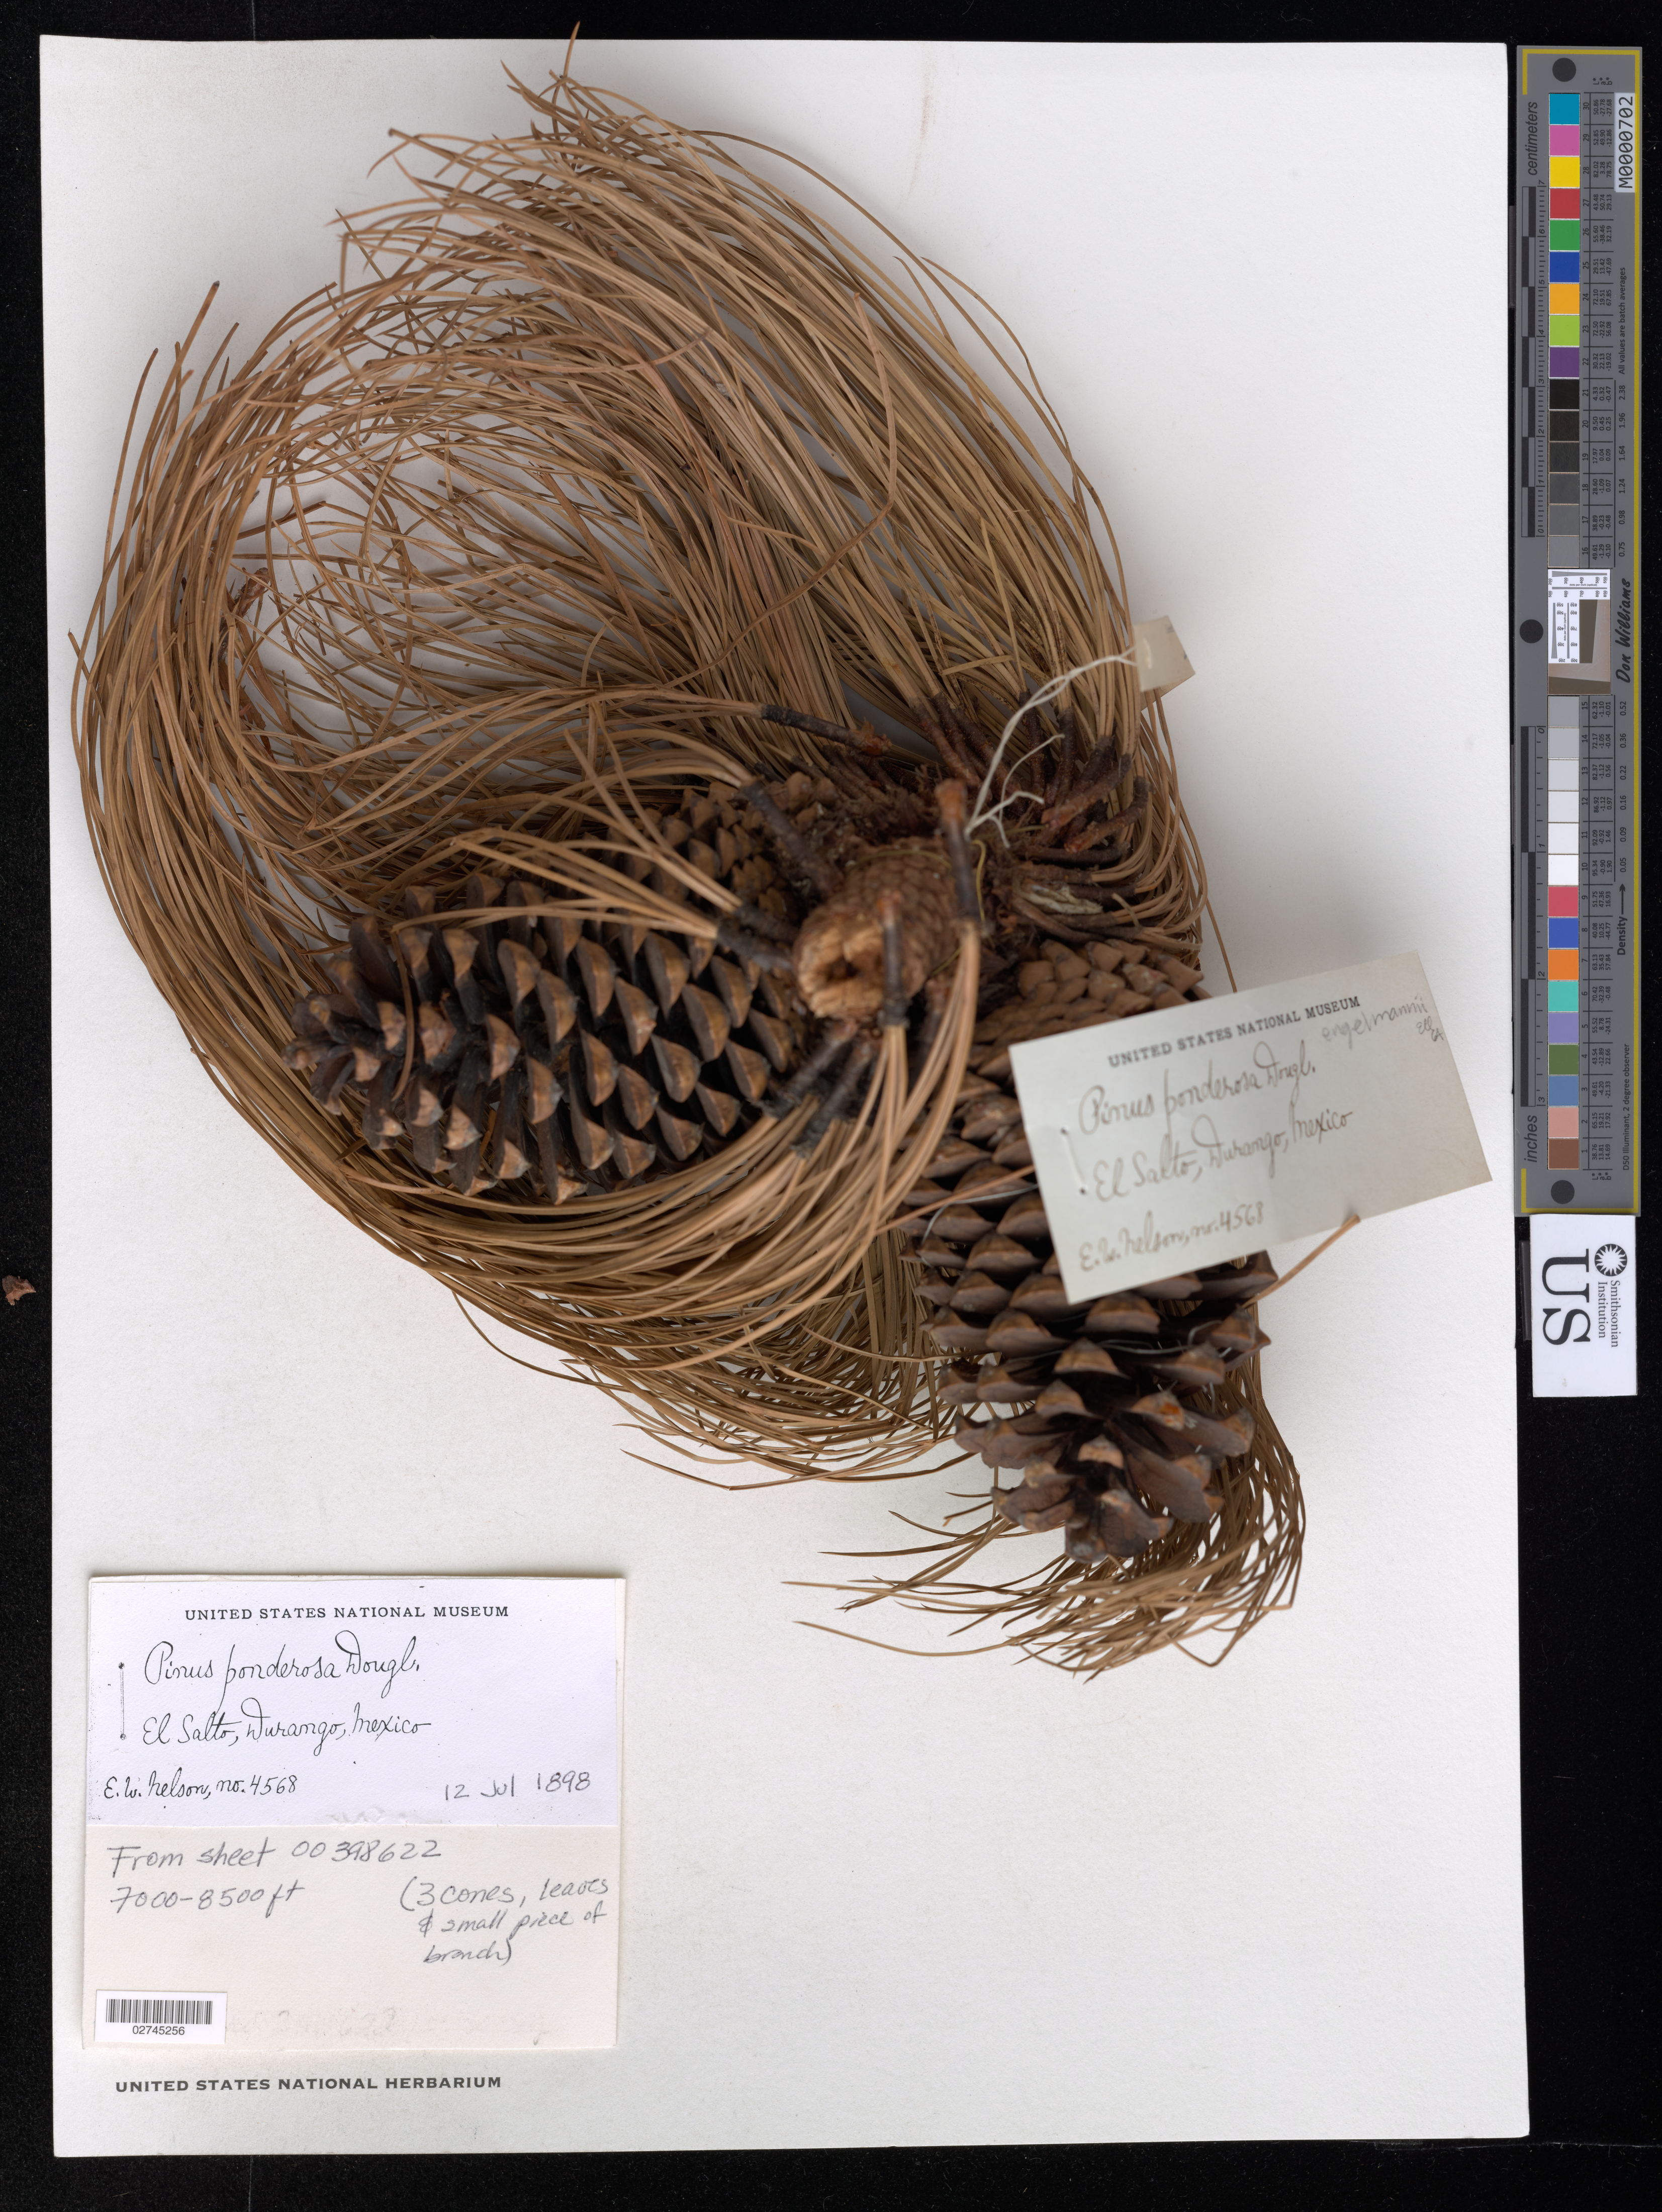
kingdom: Plantae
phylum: Tracheophyta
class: Pinopsida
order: Pinales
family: Pinaceae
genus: Pinus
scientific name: Pinus ponderosa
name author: Douglas ex C. Lawson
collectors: E. W. Nelson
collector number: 4568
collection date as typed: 12 Jul 1898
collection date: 1898-07-12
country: Mexico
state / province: Durango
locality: Near El Salto.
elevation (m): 2134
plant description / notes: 3 cones, leaves, and small piece of branch. From sheet 00398622.